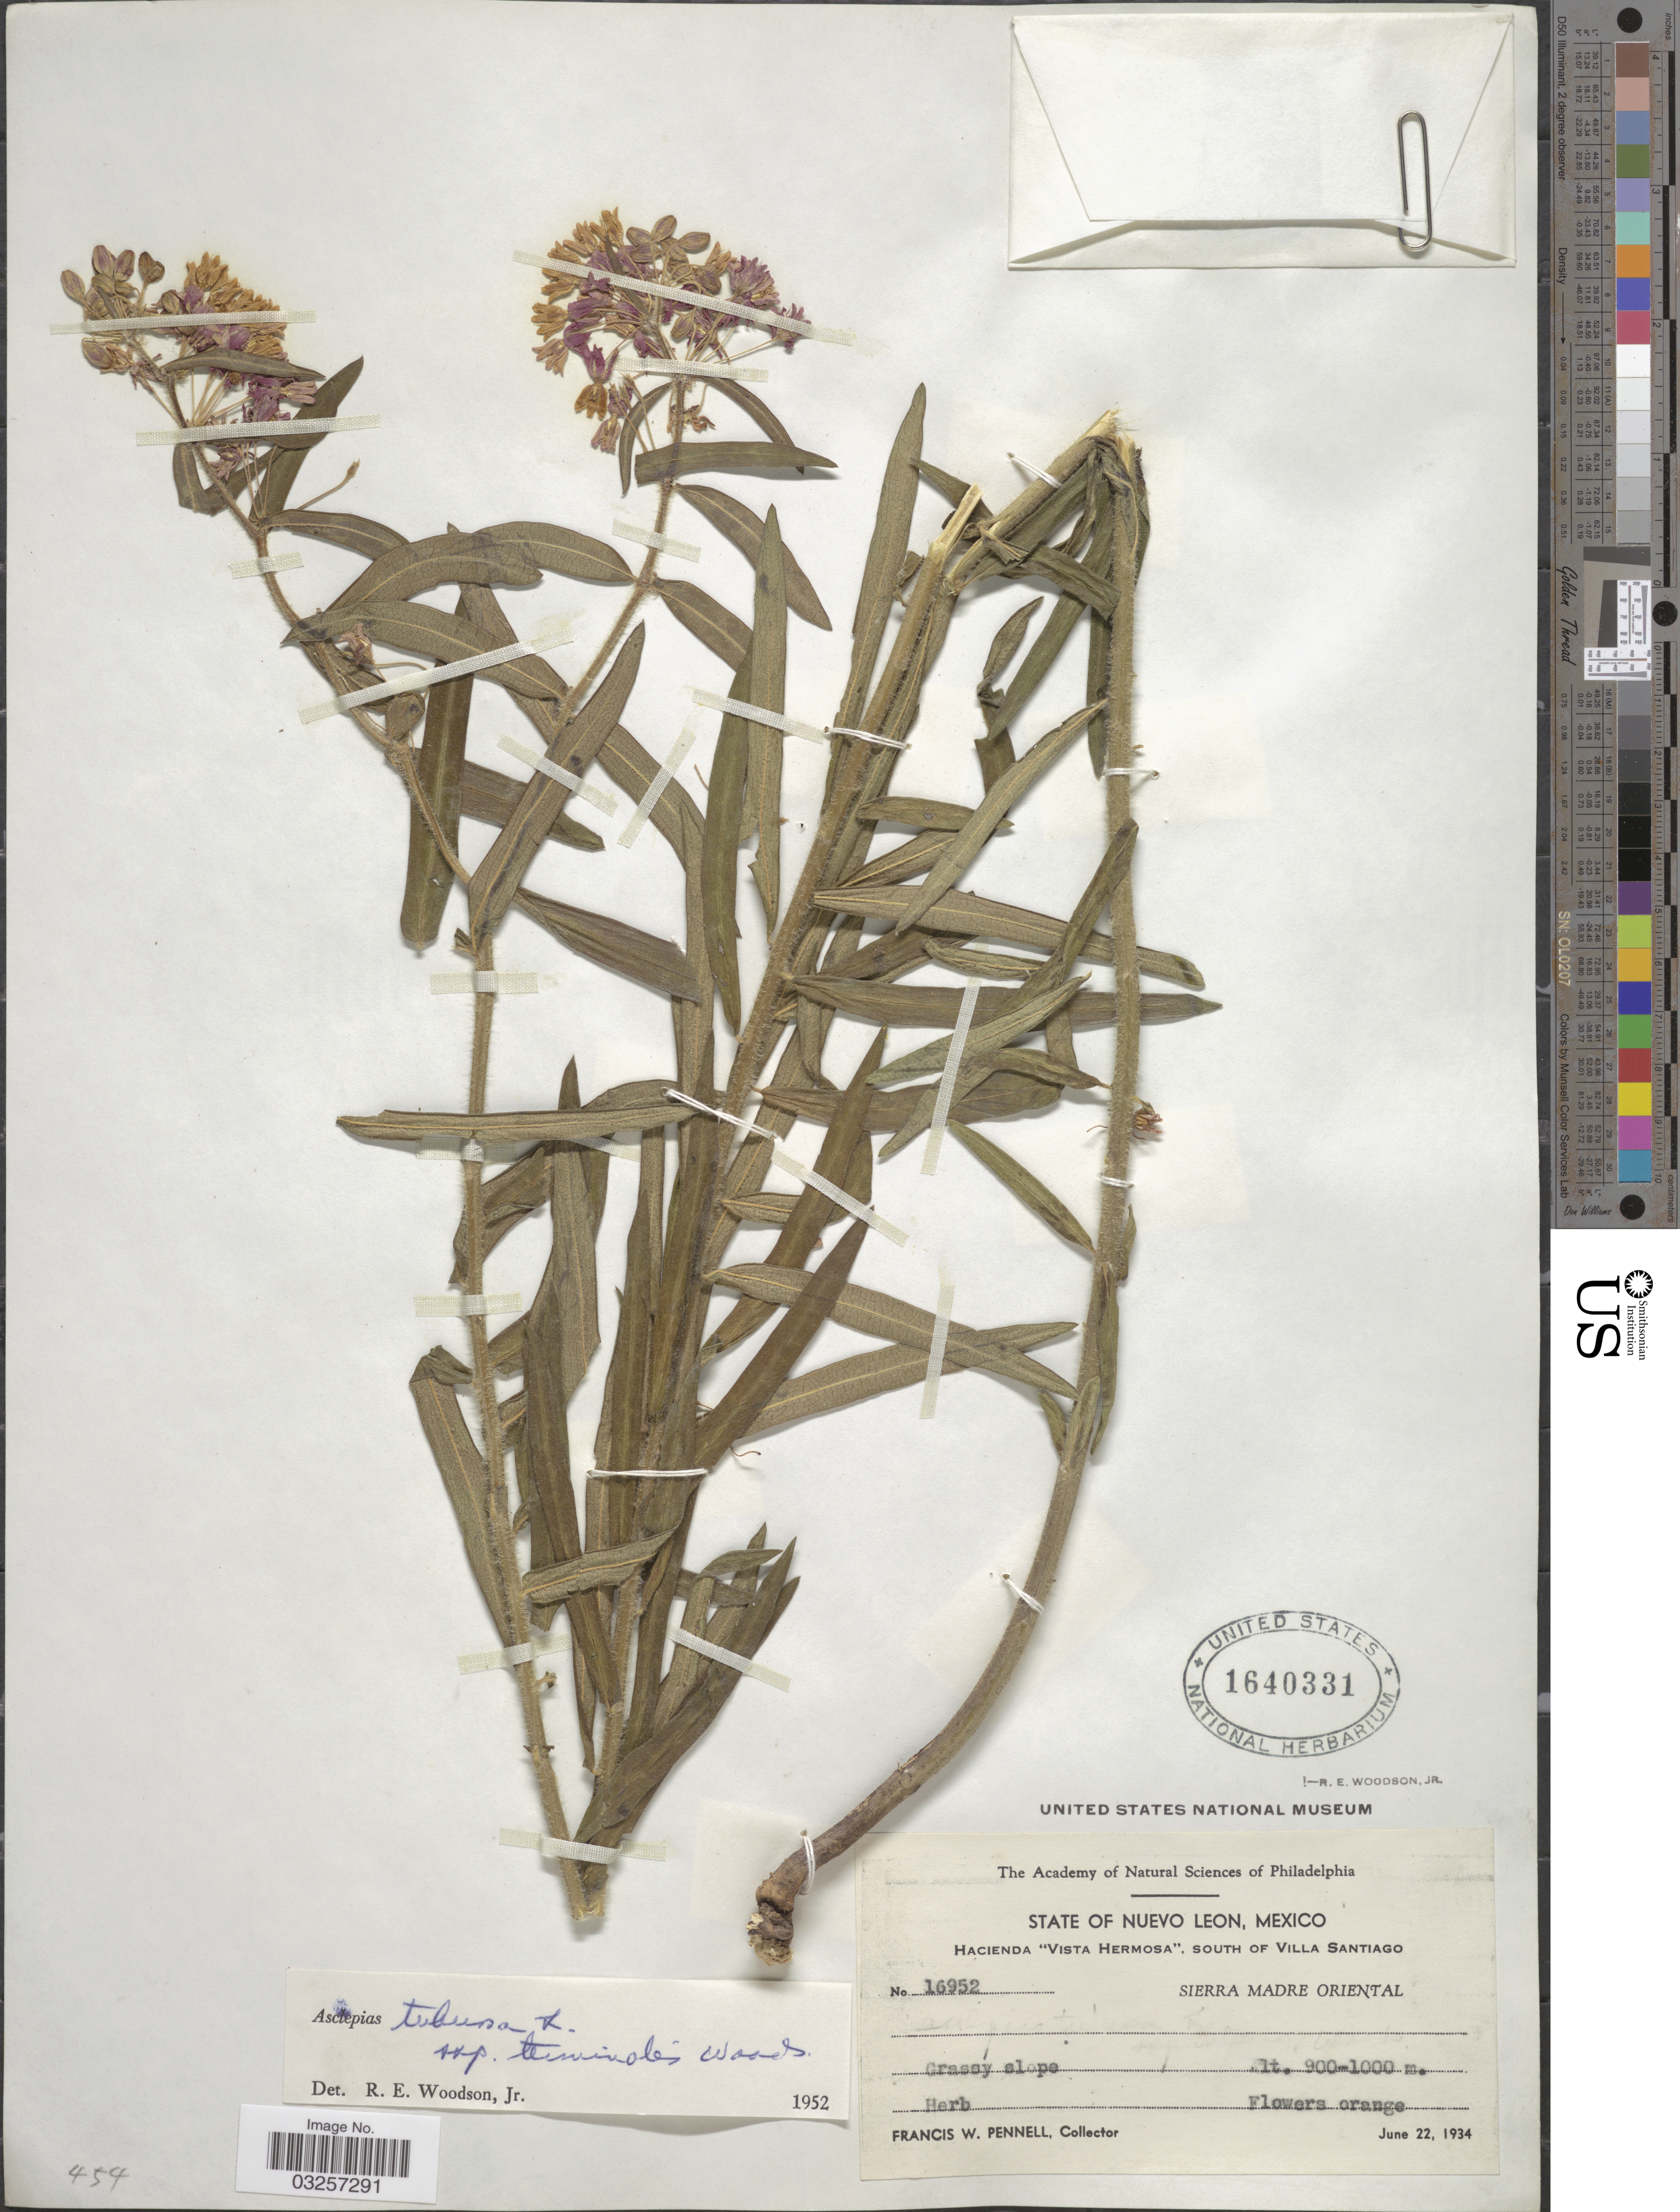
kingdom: Plantae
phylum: Tracheophyta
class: Magnoliopsida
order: Gentianales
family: Apocynaceae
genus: Asclepias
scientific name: Asclepias tuberosa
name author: L.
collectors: F. W. Pennell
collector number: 16952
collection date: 1934-06-22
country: Mexico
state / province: Nuevo León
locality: Hacienda "Vista Hermosa", south of Villa Santiago. Sierra Madre Oriental.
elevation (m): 900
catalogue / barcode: US 1640331